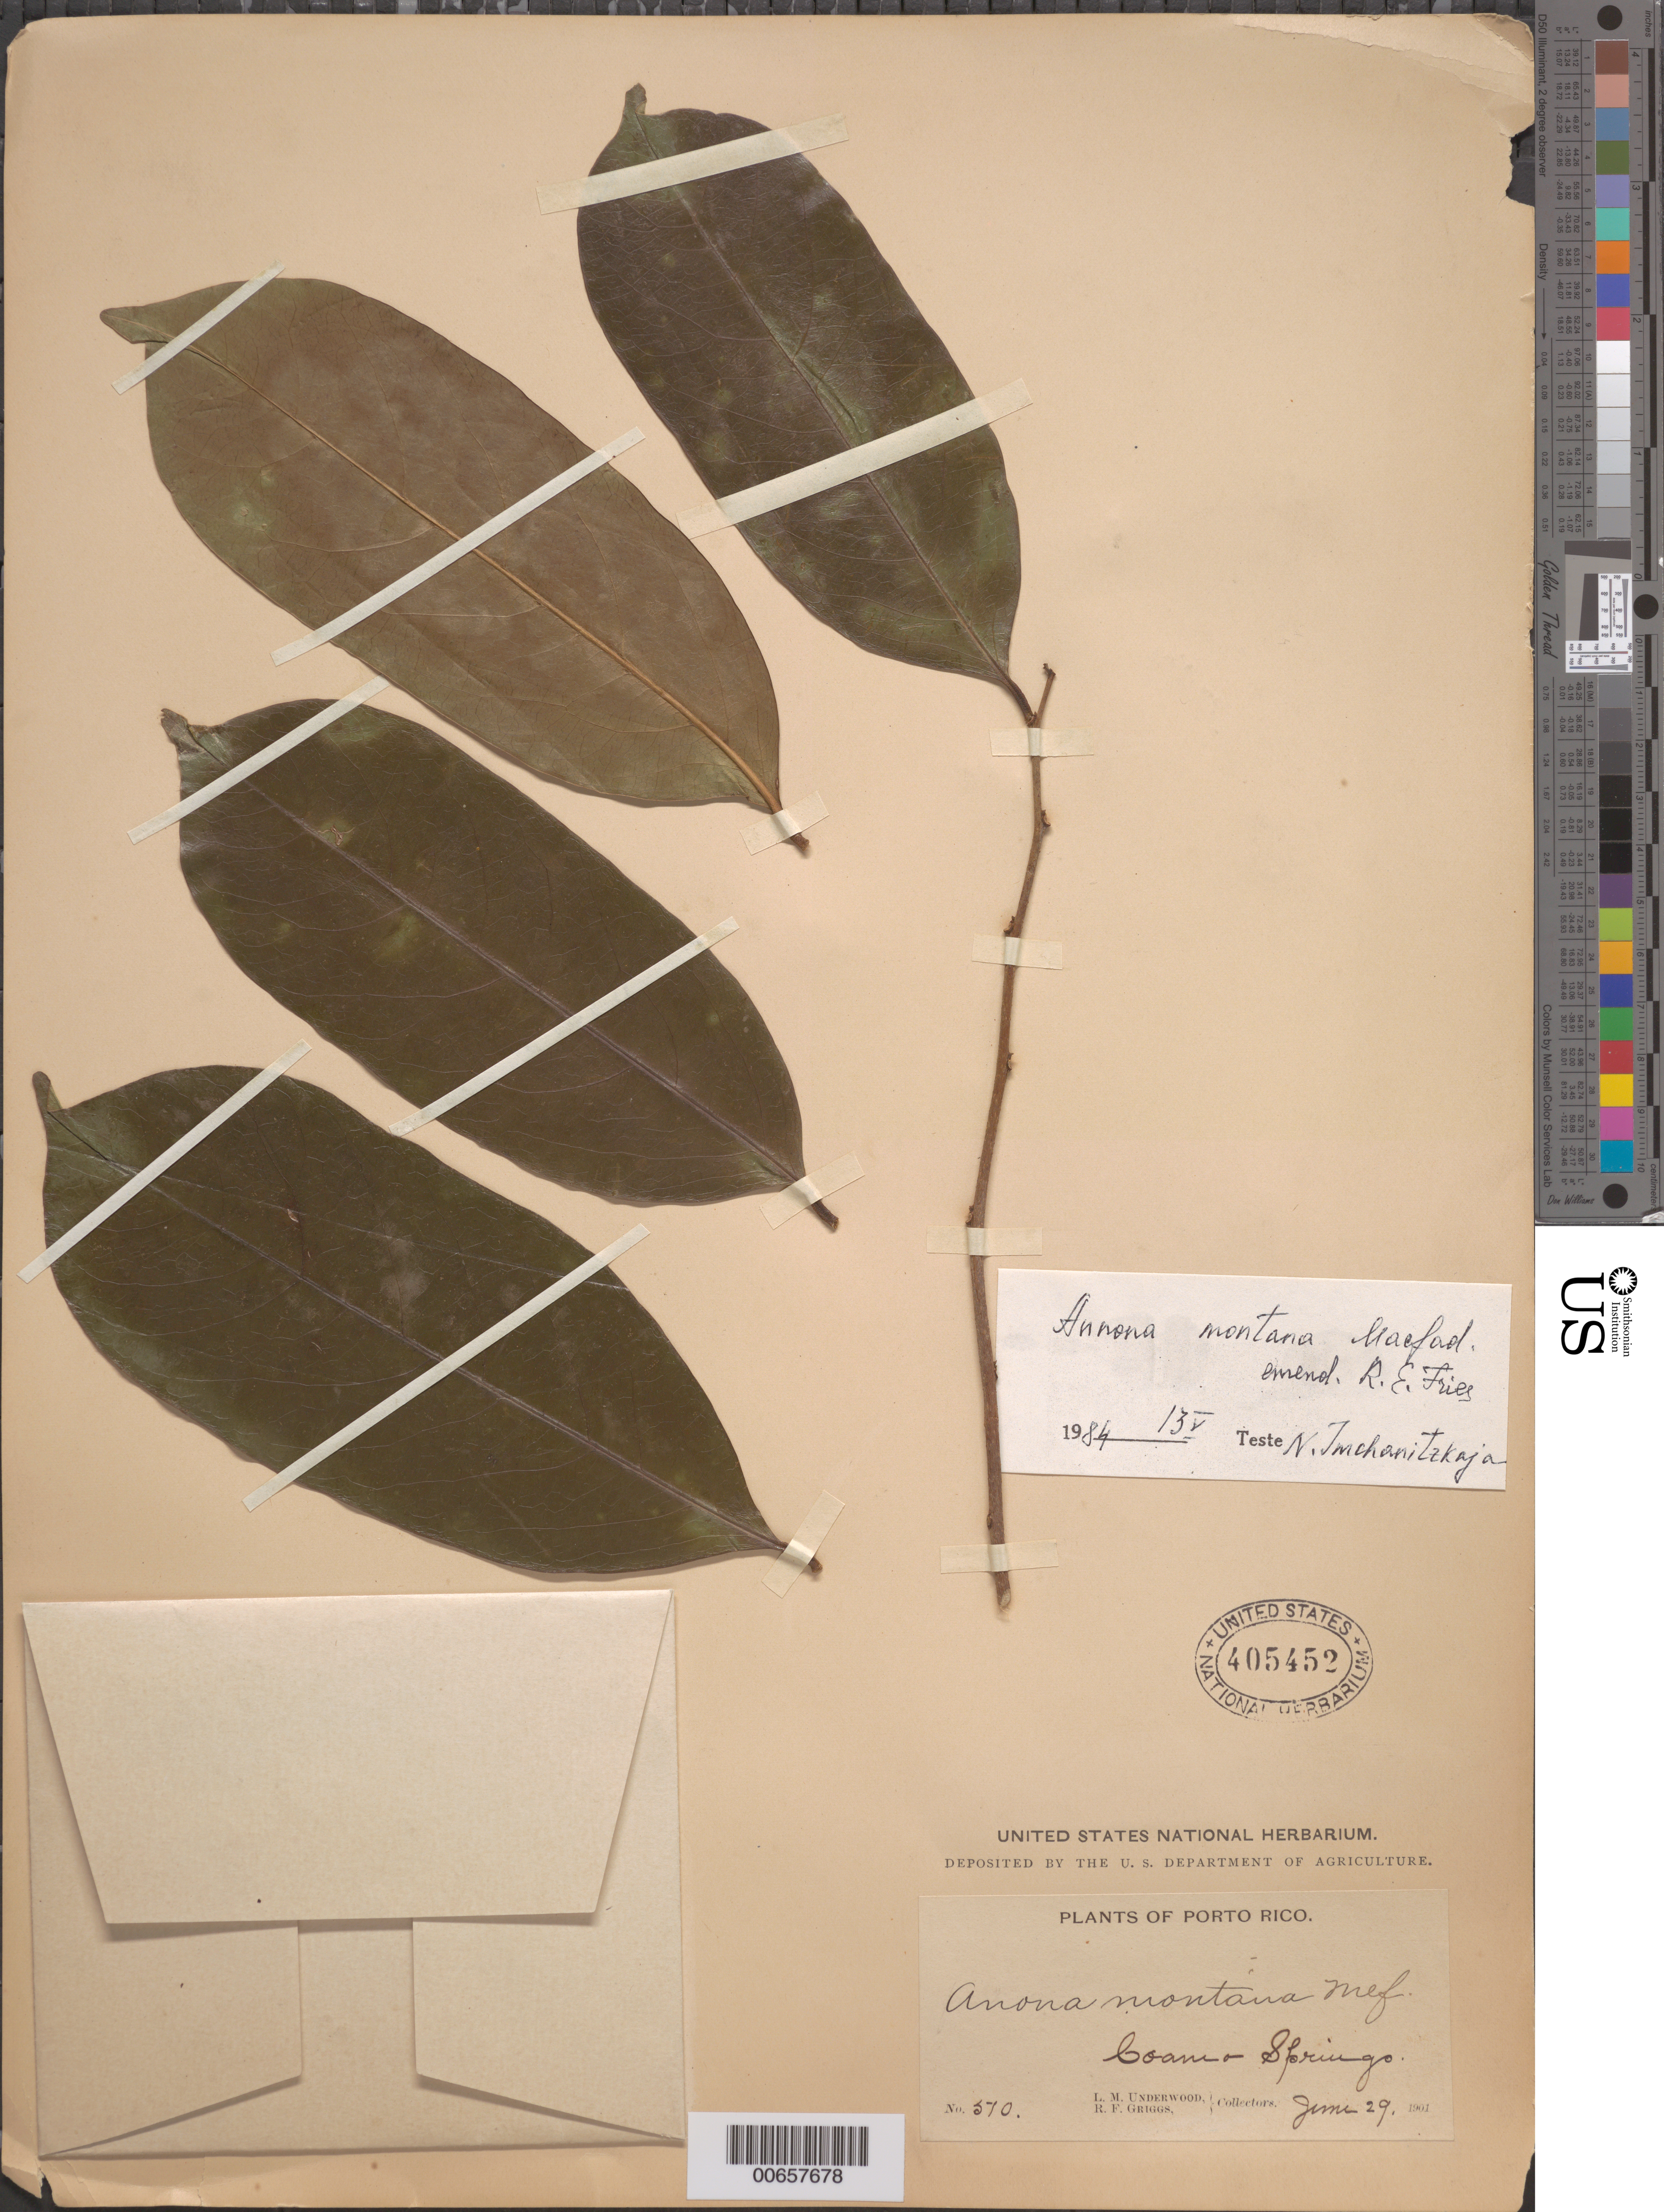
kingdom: Plantae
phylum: Tracheophyta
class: Magnoliopsida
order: Magnoliales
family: Annonaceae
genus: Annona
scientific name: Annona montana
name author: Macfad.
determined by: McCharitzkaja, N.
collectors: L. M. Underwood & R. F. Griggs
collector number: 370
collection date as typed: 29 Jun 1901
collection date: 1901-06-29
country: Puerto Rico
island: Greater Antilles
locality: Coamo Springs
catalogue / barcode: US 405452